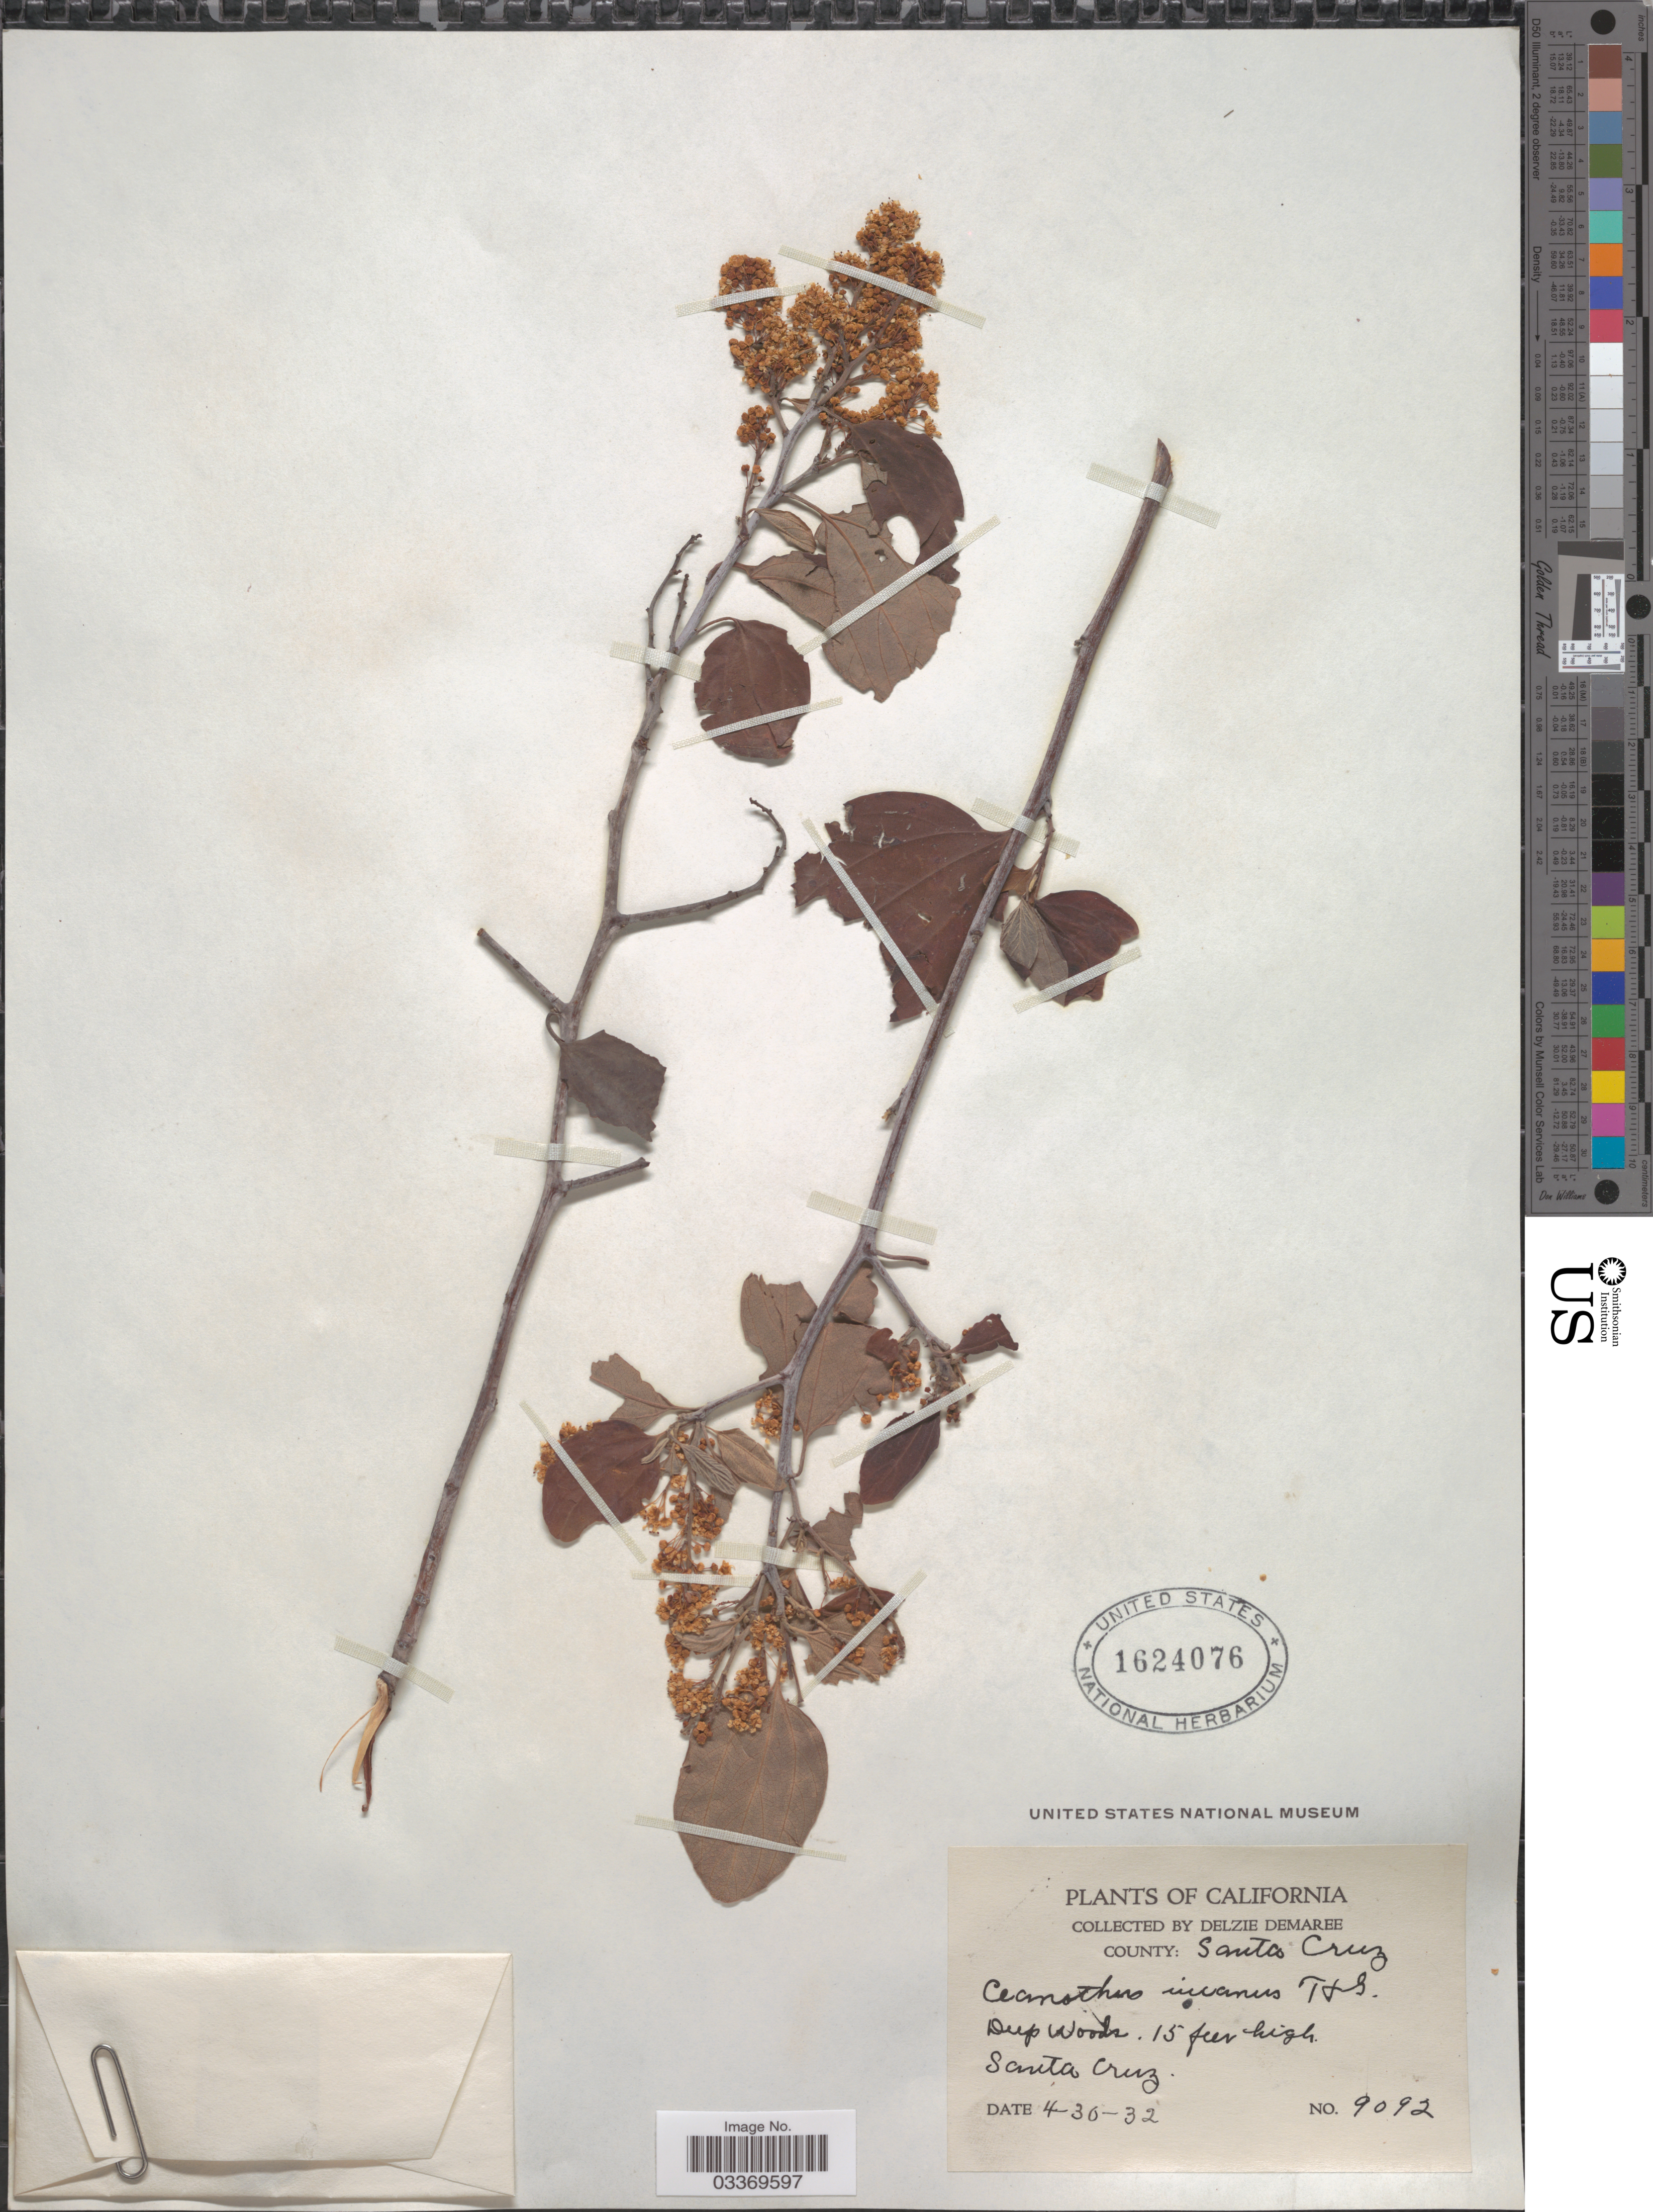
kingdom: Plantae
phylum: Tracheophyta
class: Magnoliopsida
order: Rosales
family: Rhamnaceae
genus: Ceanothus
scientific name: Ceanothus incanus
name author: Torr. & A. Gray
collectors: D. Demaree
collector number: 9092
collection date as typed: Transcribed d/m/y: 30/4/32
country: United States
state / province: California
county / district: Santa Cruz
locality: County: Santa Cruz. Deep Woods. Santa Cruz.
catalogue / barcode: US 1624076